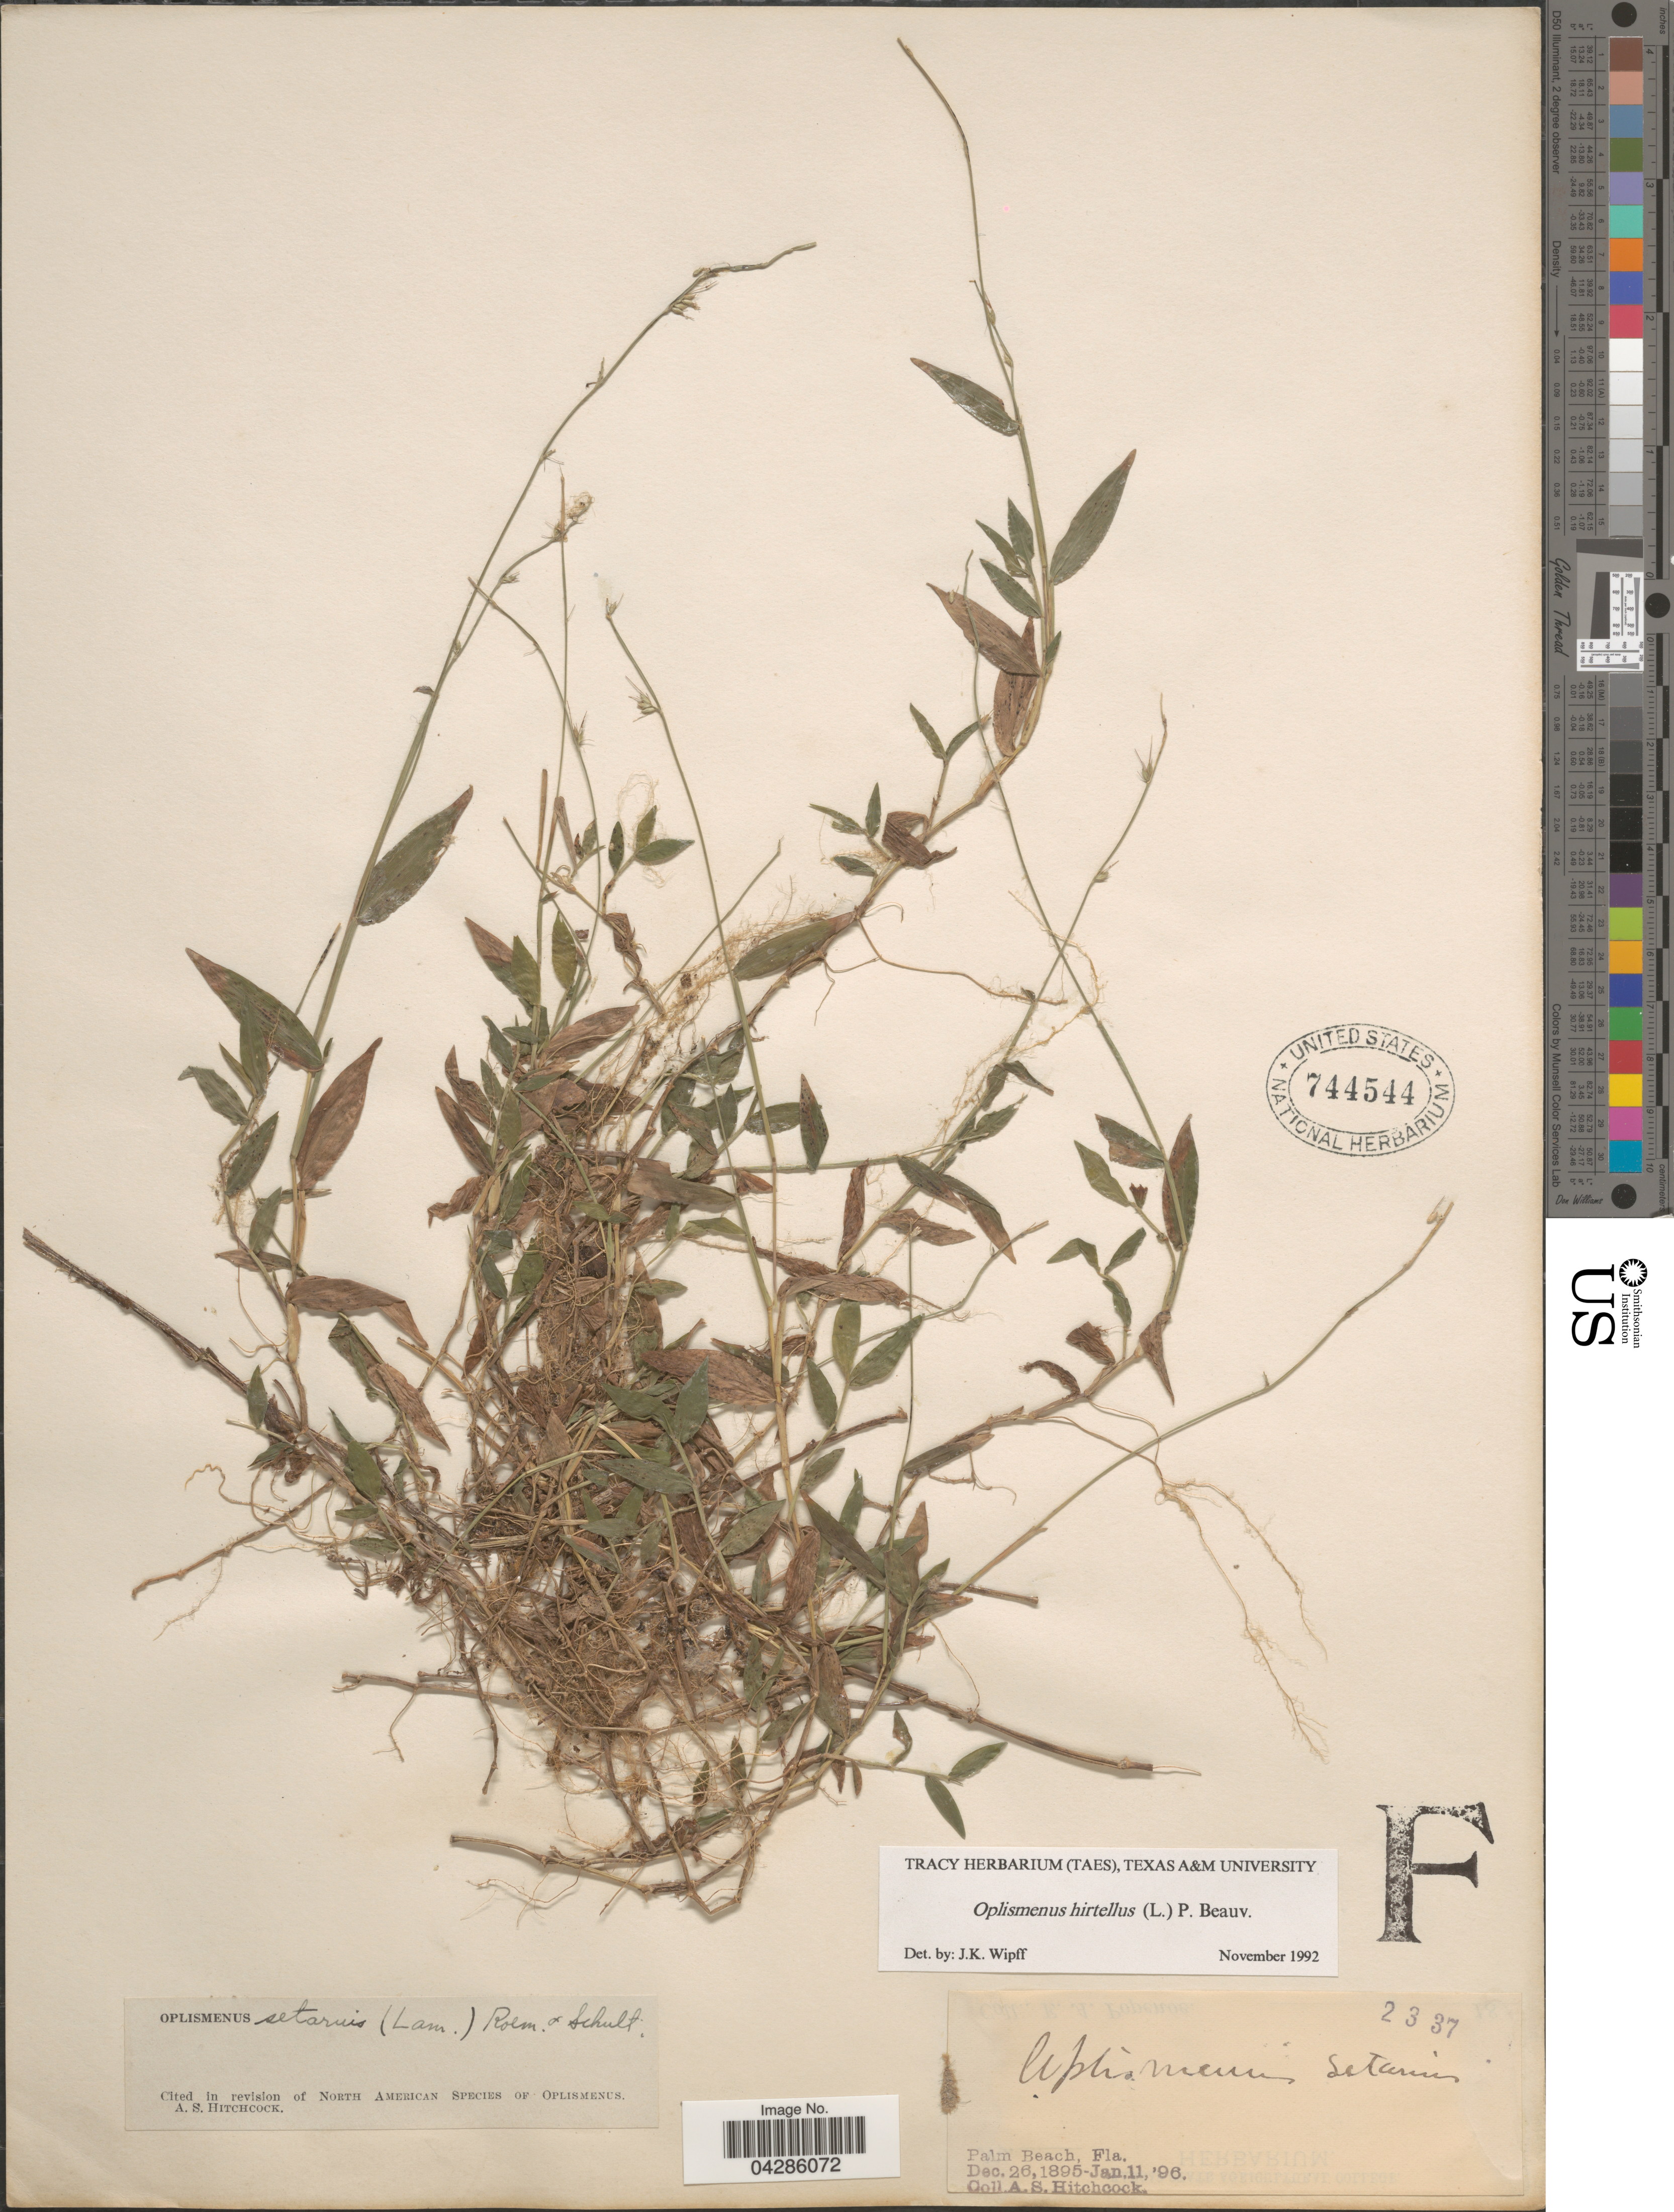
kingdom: Plantae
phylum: Tracheophyta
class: Liliopsida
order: Poales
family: Poaceae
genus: Oplismenus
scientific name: Oplismenus hirtellus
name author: (L.) P. Beauv.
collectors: A. S. Hitchcock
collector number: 2337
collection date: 1895-12-26/1896-01-11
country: United States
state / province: Florida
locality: Palm Beach.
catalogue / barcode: US 744544